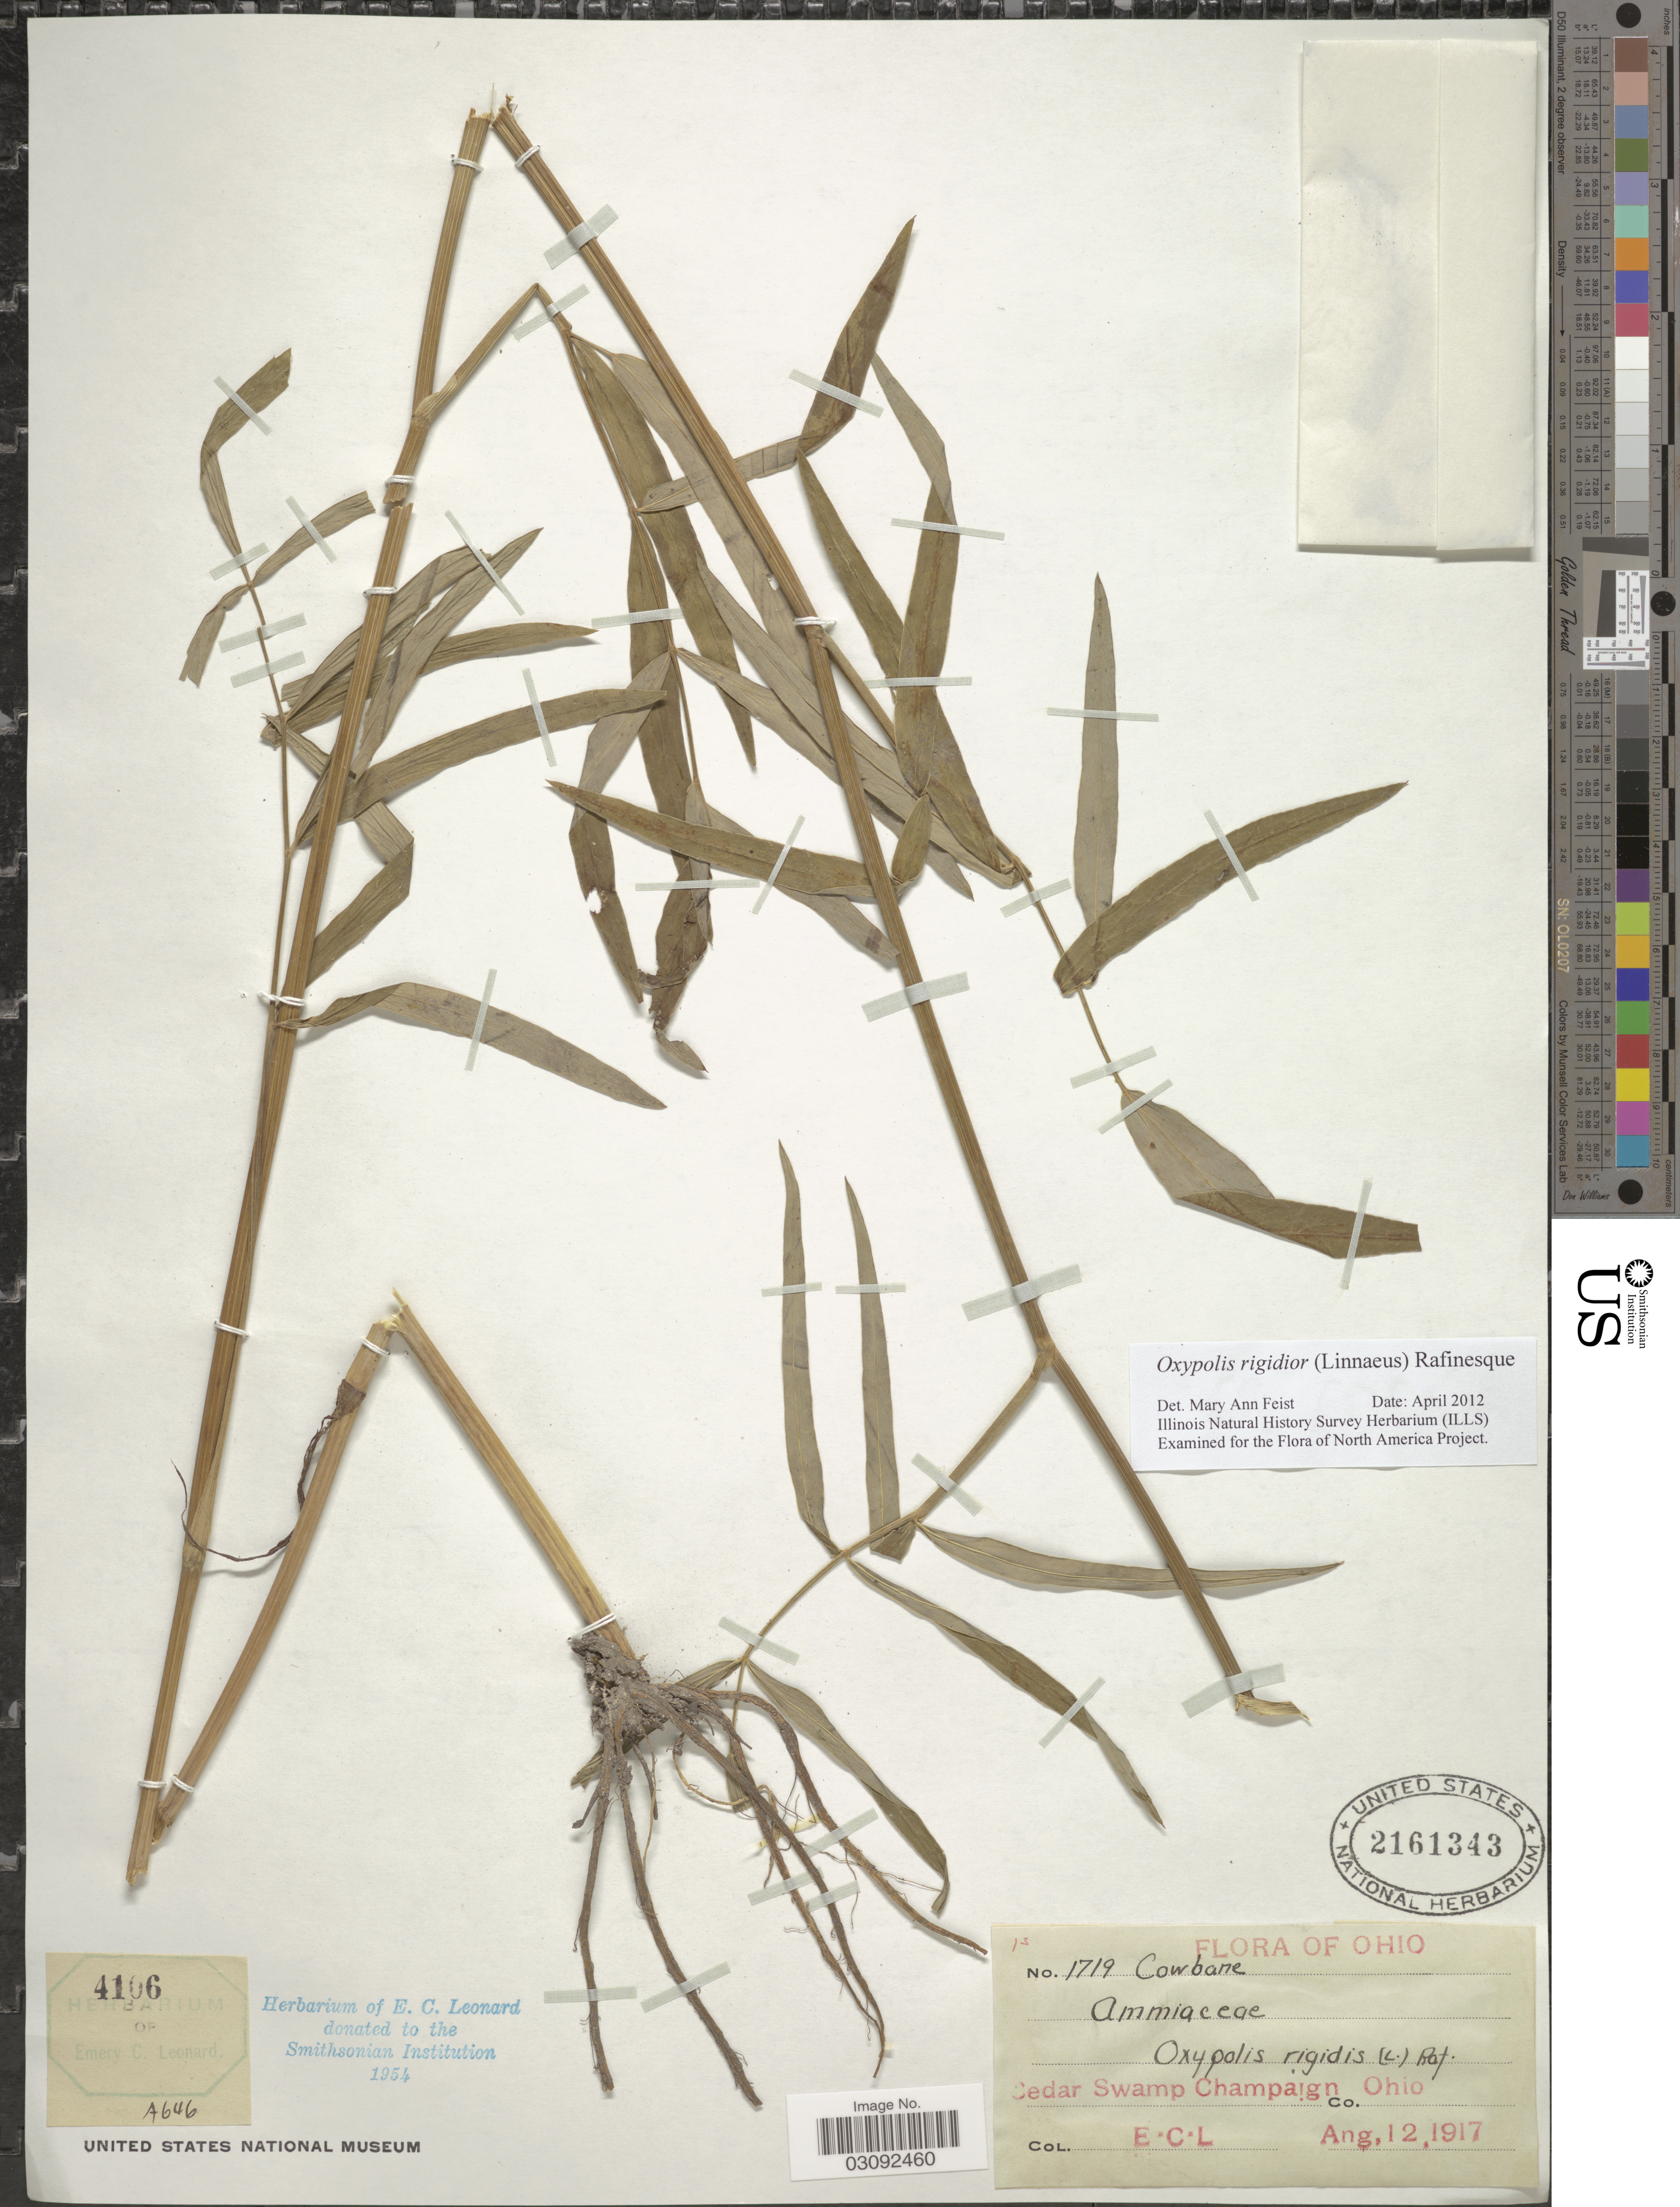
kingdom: Plantae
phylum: Tracheophyta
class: Magnoliopsida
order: Apiales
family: Apiaceae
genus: Oxypolis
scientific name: Oxypolis rigidior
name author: (L.) Raf.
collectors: E. C. Leonard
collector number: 1719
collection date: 1917-08-12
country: United States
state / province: Ohio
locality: Cedar Swamp Champaign Co.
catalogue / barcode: US 2161343